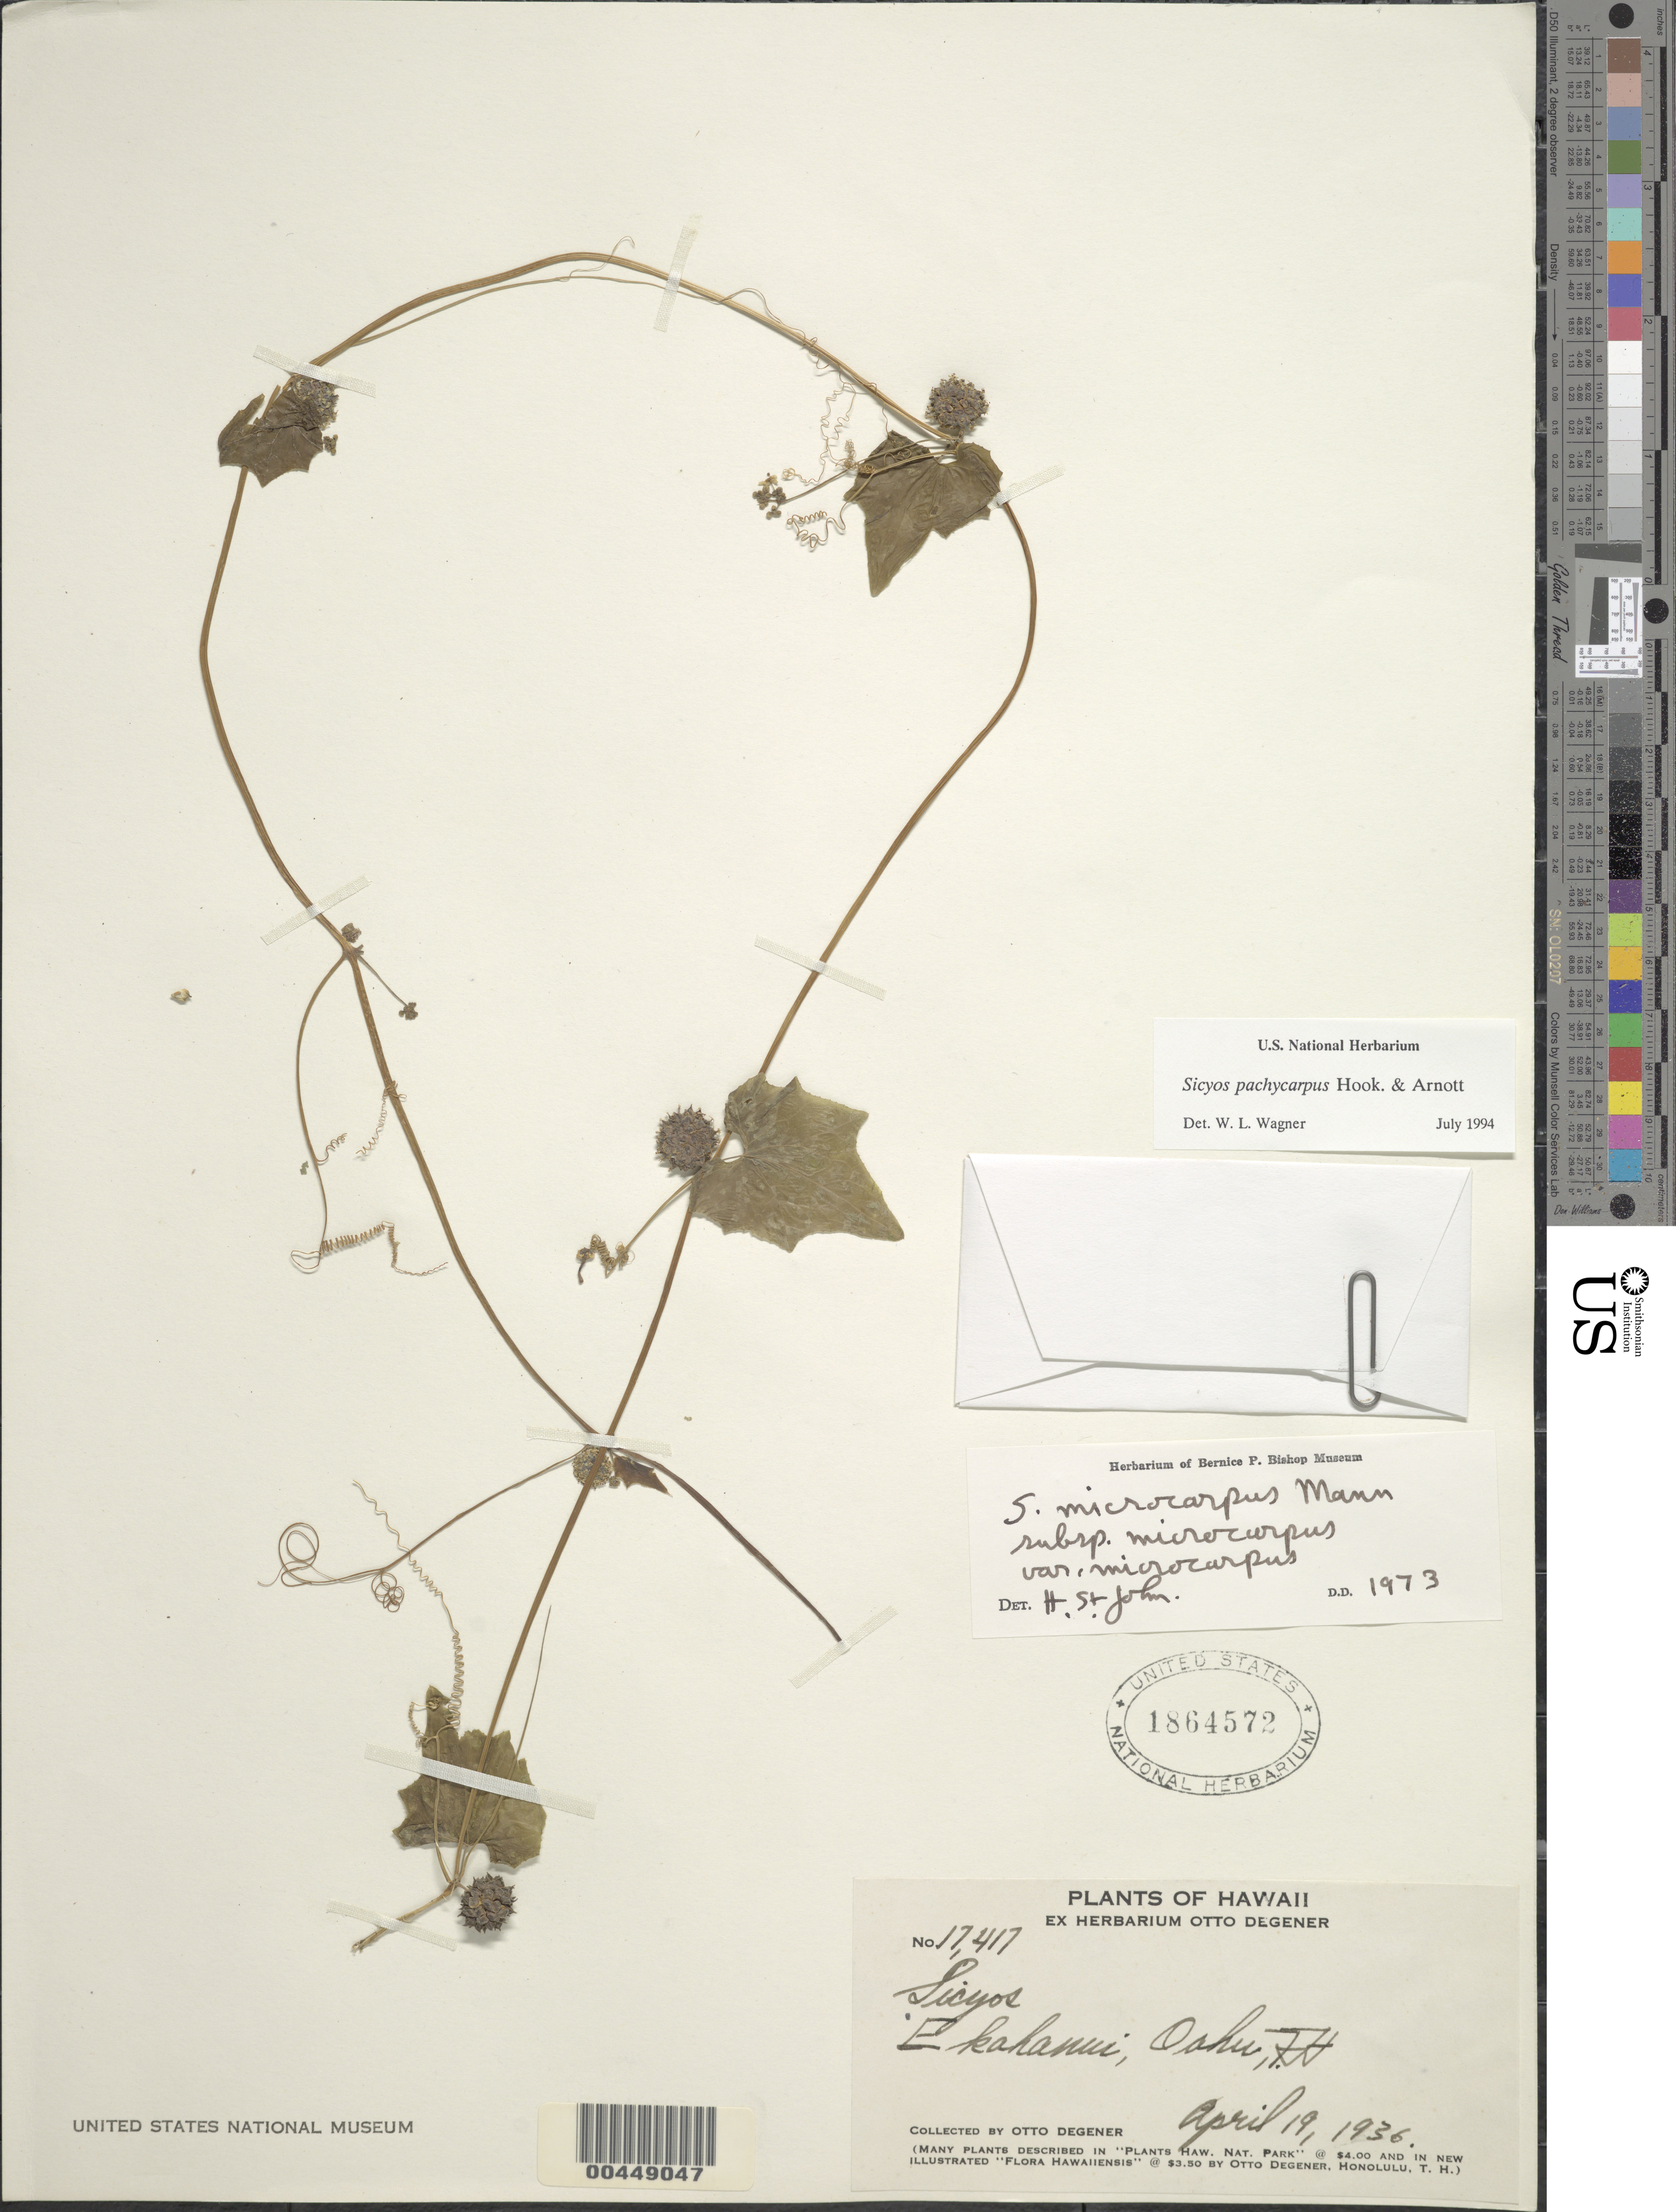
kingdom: Plantae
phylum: Tracheophyta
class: Magnoliopsida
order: Cucurbitales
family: Cucurbitaceae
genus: Sicyos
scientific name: Sicyos pachycarpus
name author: Hook. & Arn.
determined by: Wagner, W. L., (BOT), Smithsonian Institution - National Museum of Natural History (UNITED STATES)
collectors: O. Degener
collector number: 17417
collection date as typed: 19 Apr 1936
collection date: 1936-04-19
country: United States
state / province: Hawaii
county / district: Honolulu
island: Oahu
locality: Ekahanui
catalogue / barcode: US 1864572